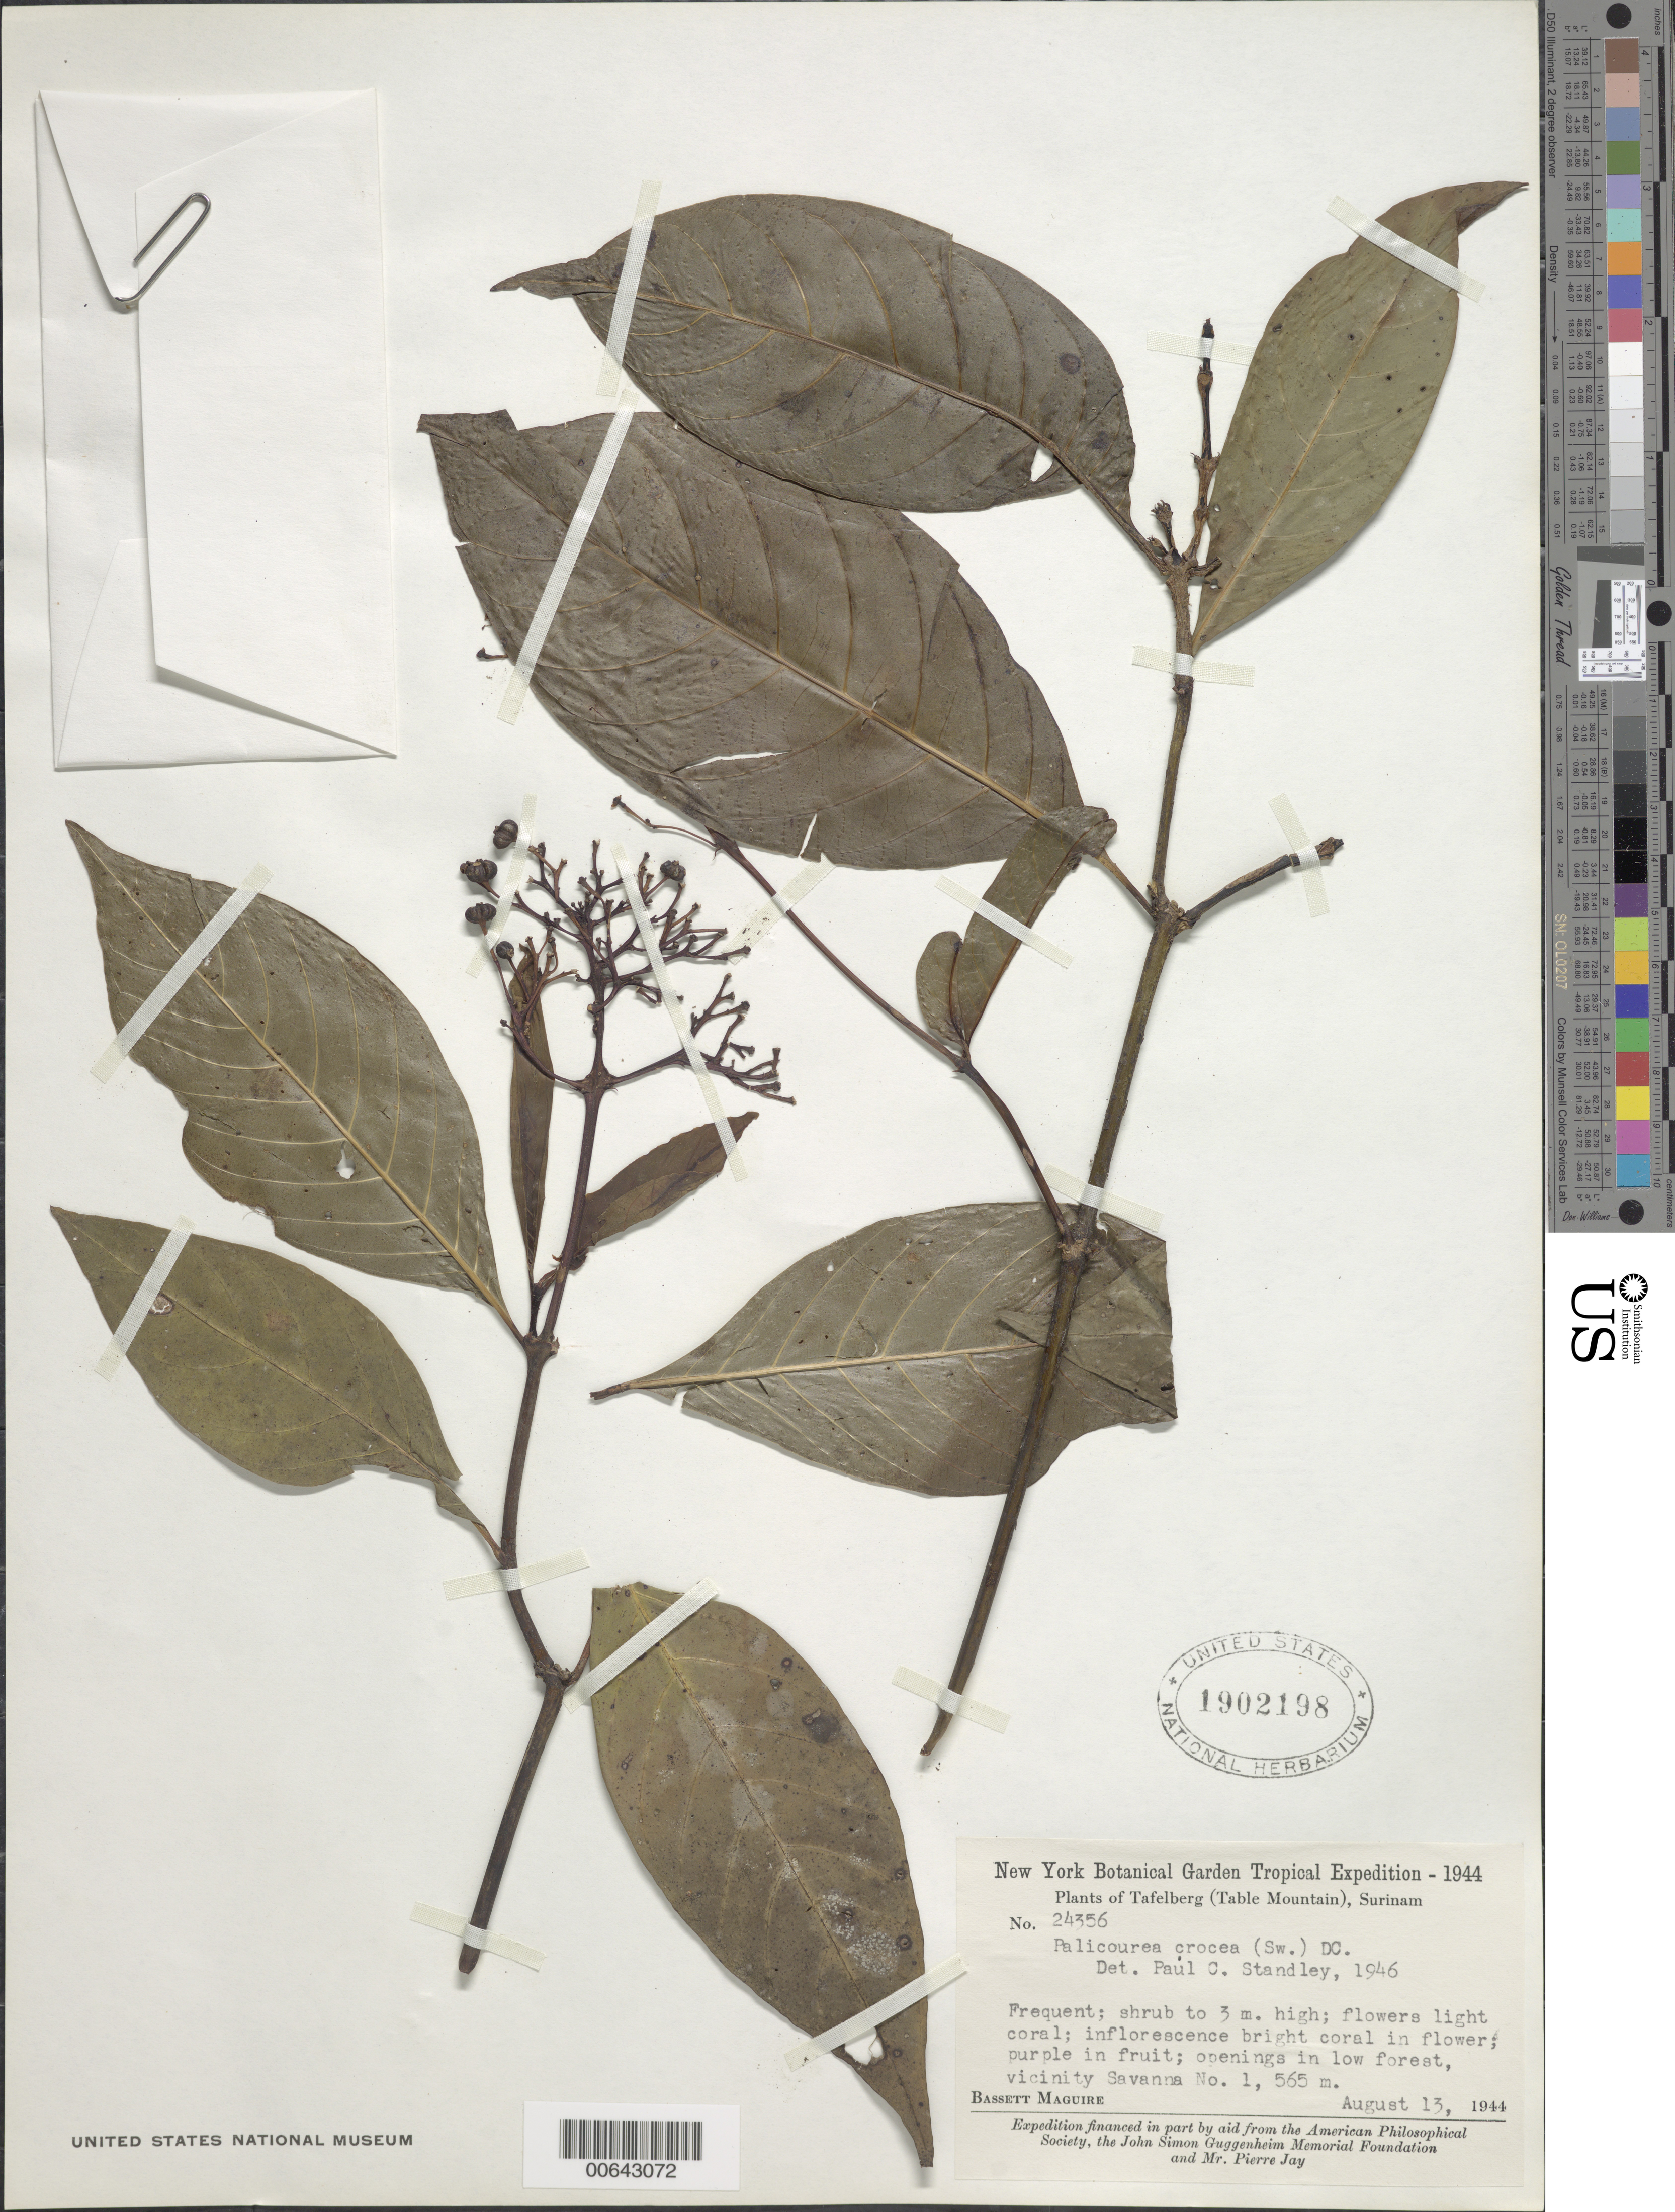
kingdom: Plantae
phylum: Tracheophyta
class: Magnoliopsida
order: Gentianales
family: Rubiaceae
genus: Palicourea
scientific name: Palicourea crocea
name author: (Sw.) Schult.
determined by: Standley, Paul C.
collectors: B. Maguire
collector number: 24356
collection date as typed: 13-Aug-44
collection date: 1944-08-13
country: Suriname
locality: Tafelberg (Table Mountain), Savanna I, near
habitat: Openings in low forest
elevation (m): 565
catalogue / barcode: US 1902198